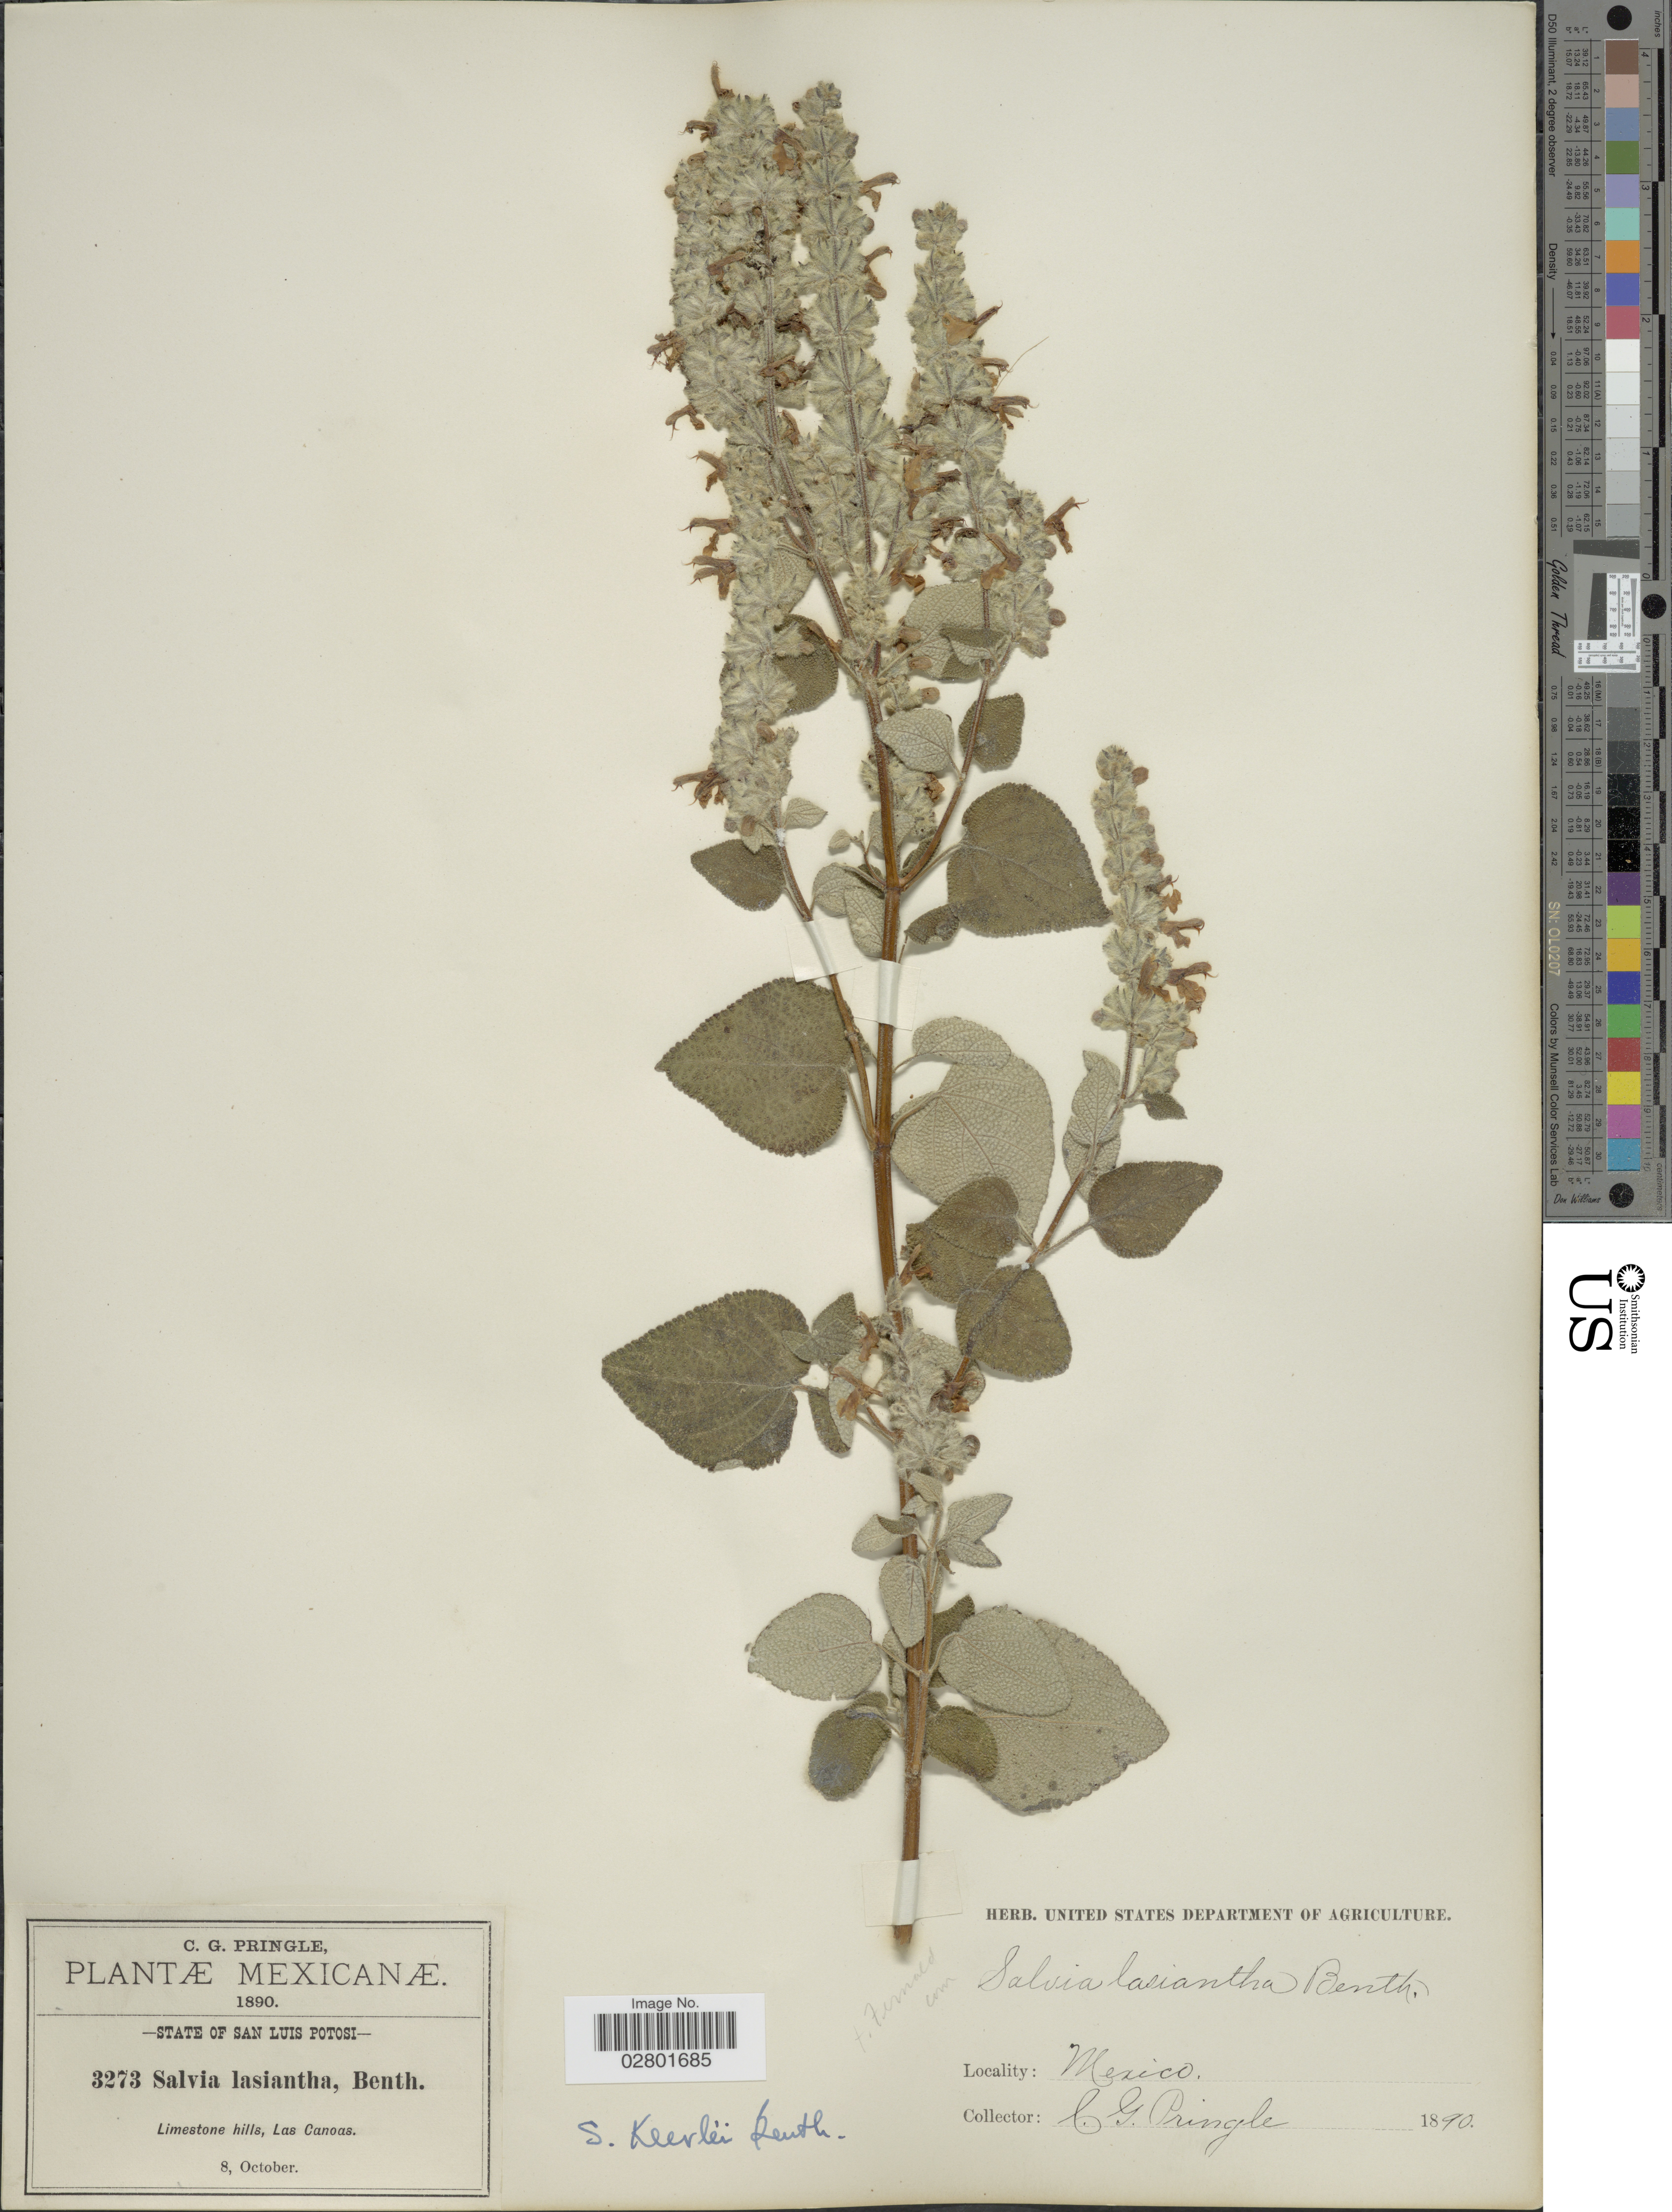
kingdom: Plantae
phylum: Tracheophyta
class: Magnoliopsida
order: Lamiales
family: Lamiaceae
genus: Salvia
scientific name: Salvia keerlii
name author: Benth.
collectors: C. G. Pringle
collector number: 3273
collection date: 1890-10-08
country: Mexico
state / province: San Luis Potosí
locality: Limestone hills, Las Canoas.